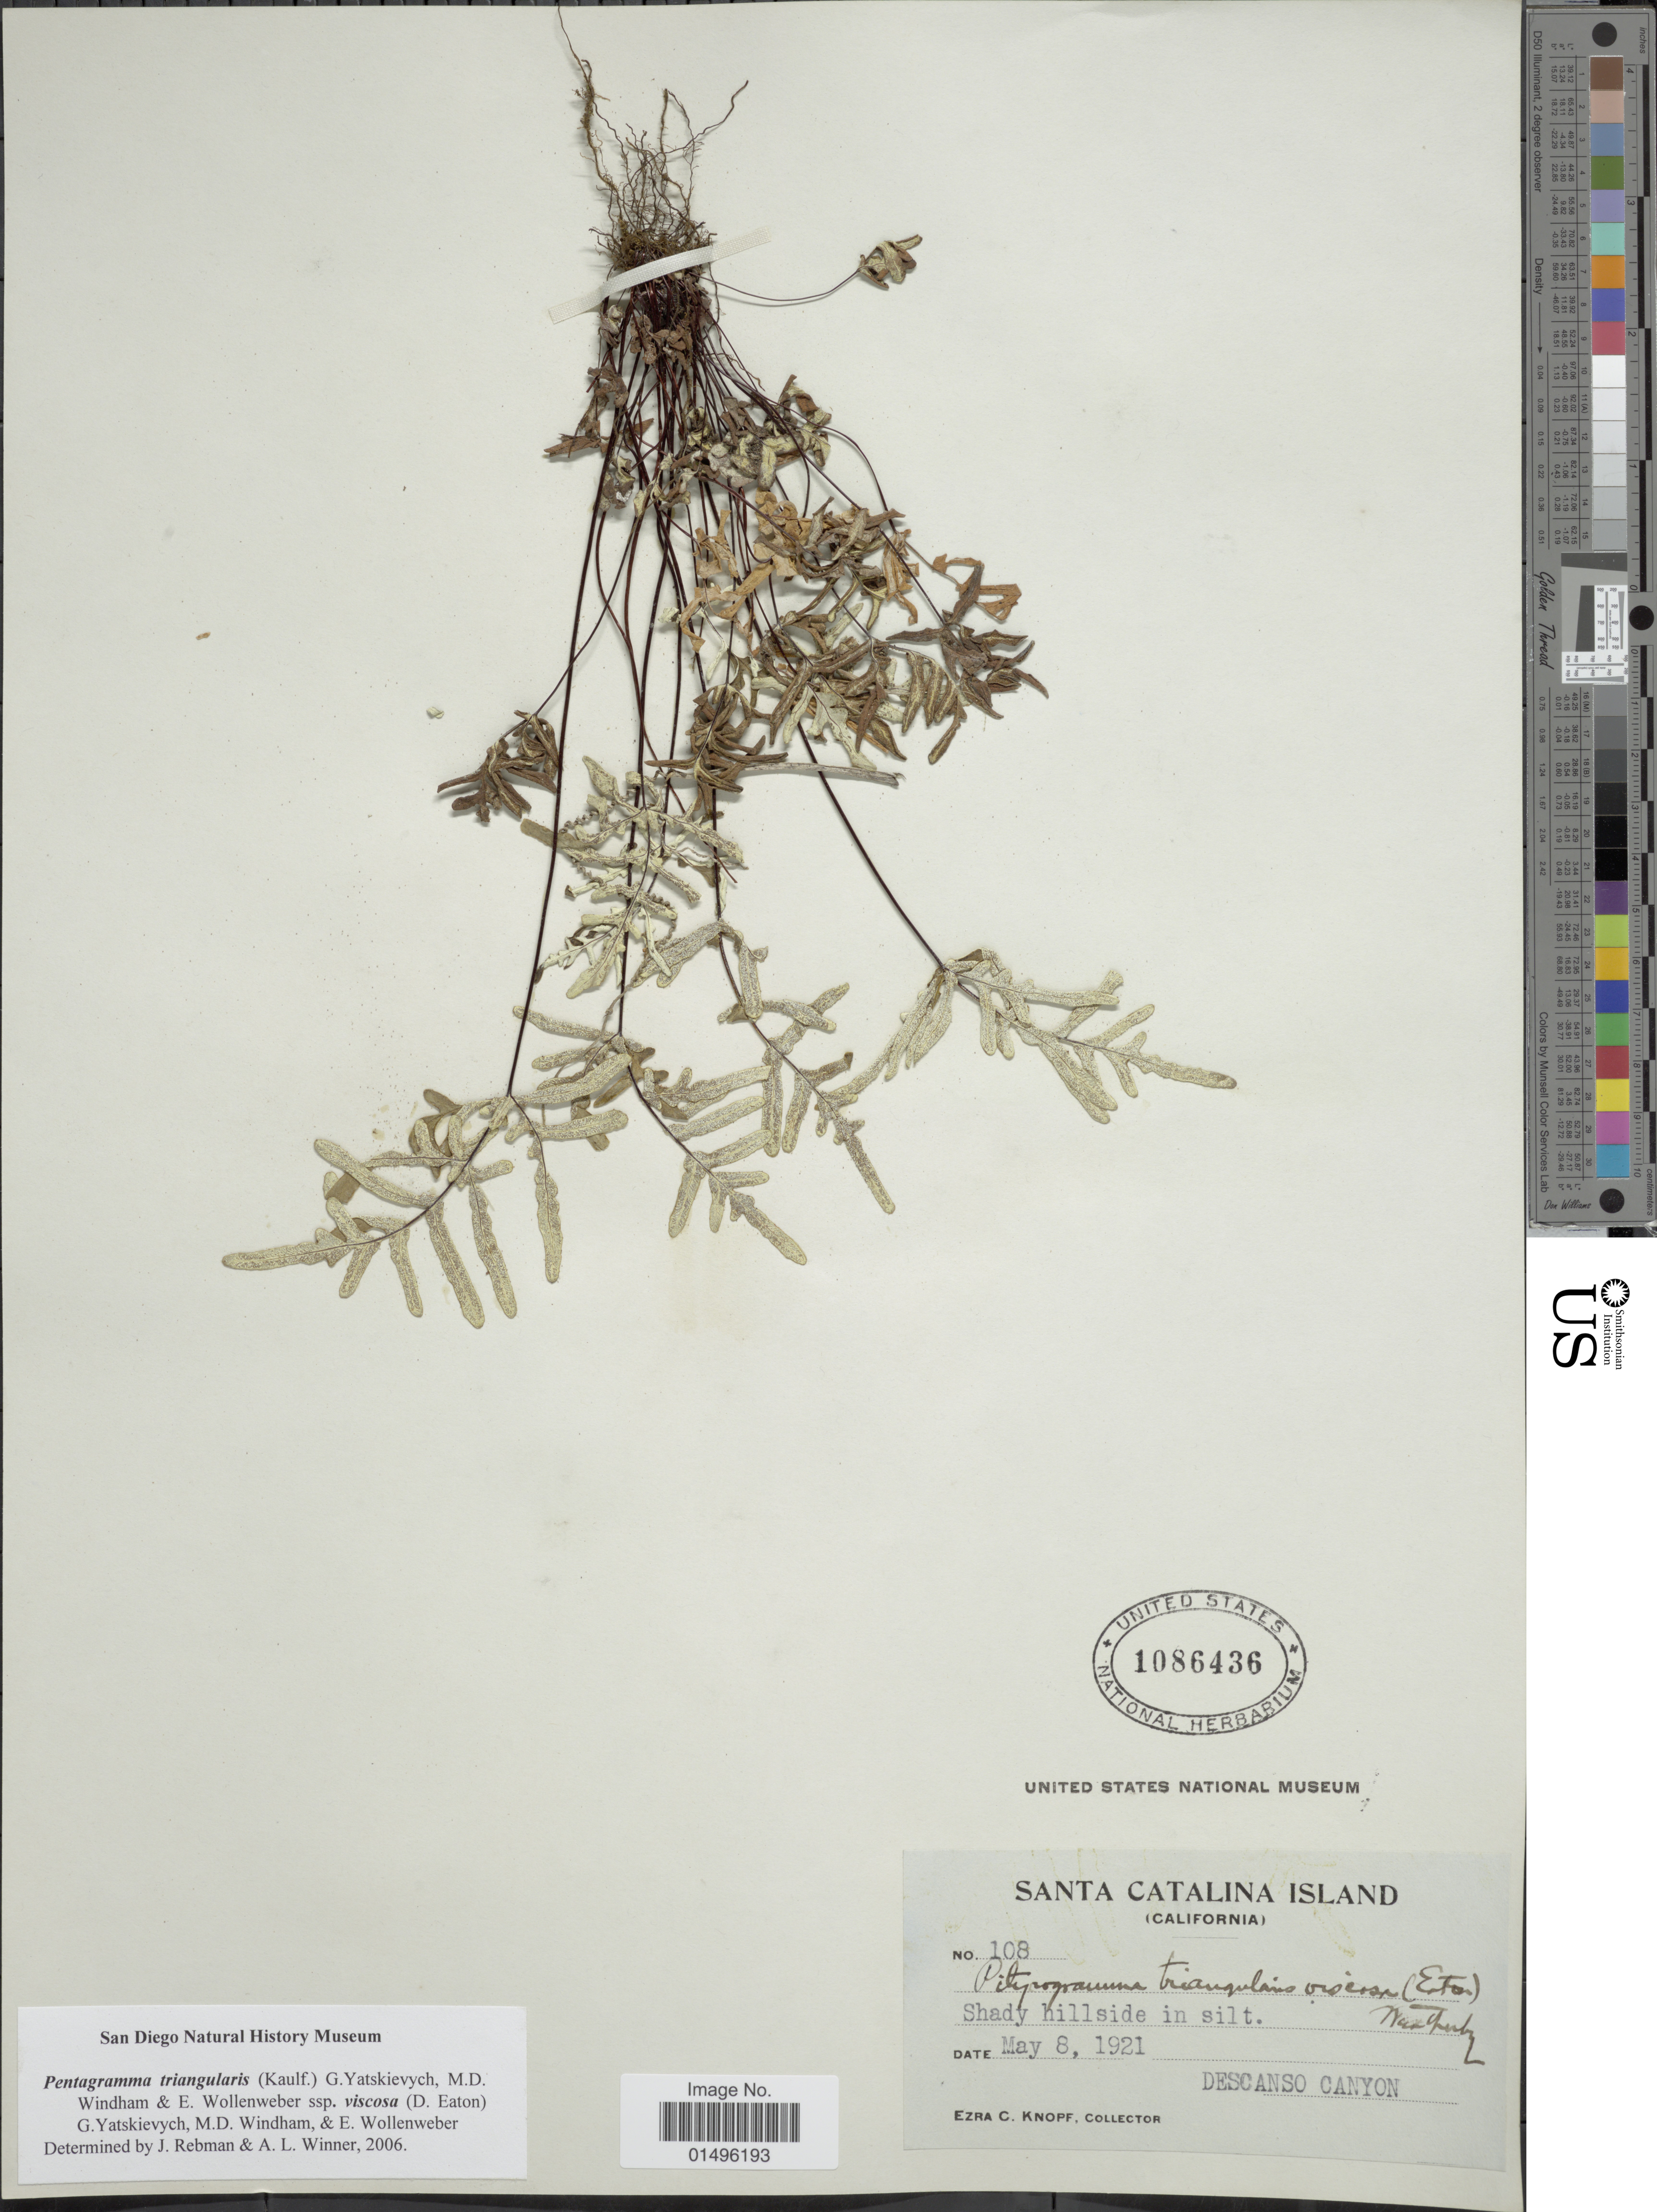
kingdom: Plantae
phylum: Tracheophyta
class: Polypodiopsida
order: Polypodiales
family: Pteridaceae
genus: Pentagramma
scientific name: Pentagramma viscosa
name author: (Nutt. ex D.C. Eaton) Schuettp. & Windham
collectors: E. Knopf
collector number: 108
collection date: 1921-05-08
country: United States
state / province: California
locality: California, Santa Catalina, Descanso Canyon.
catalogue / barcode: US 1086436